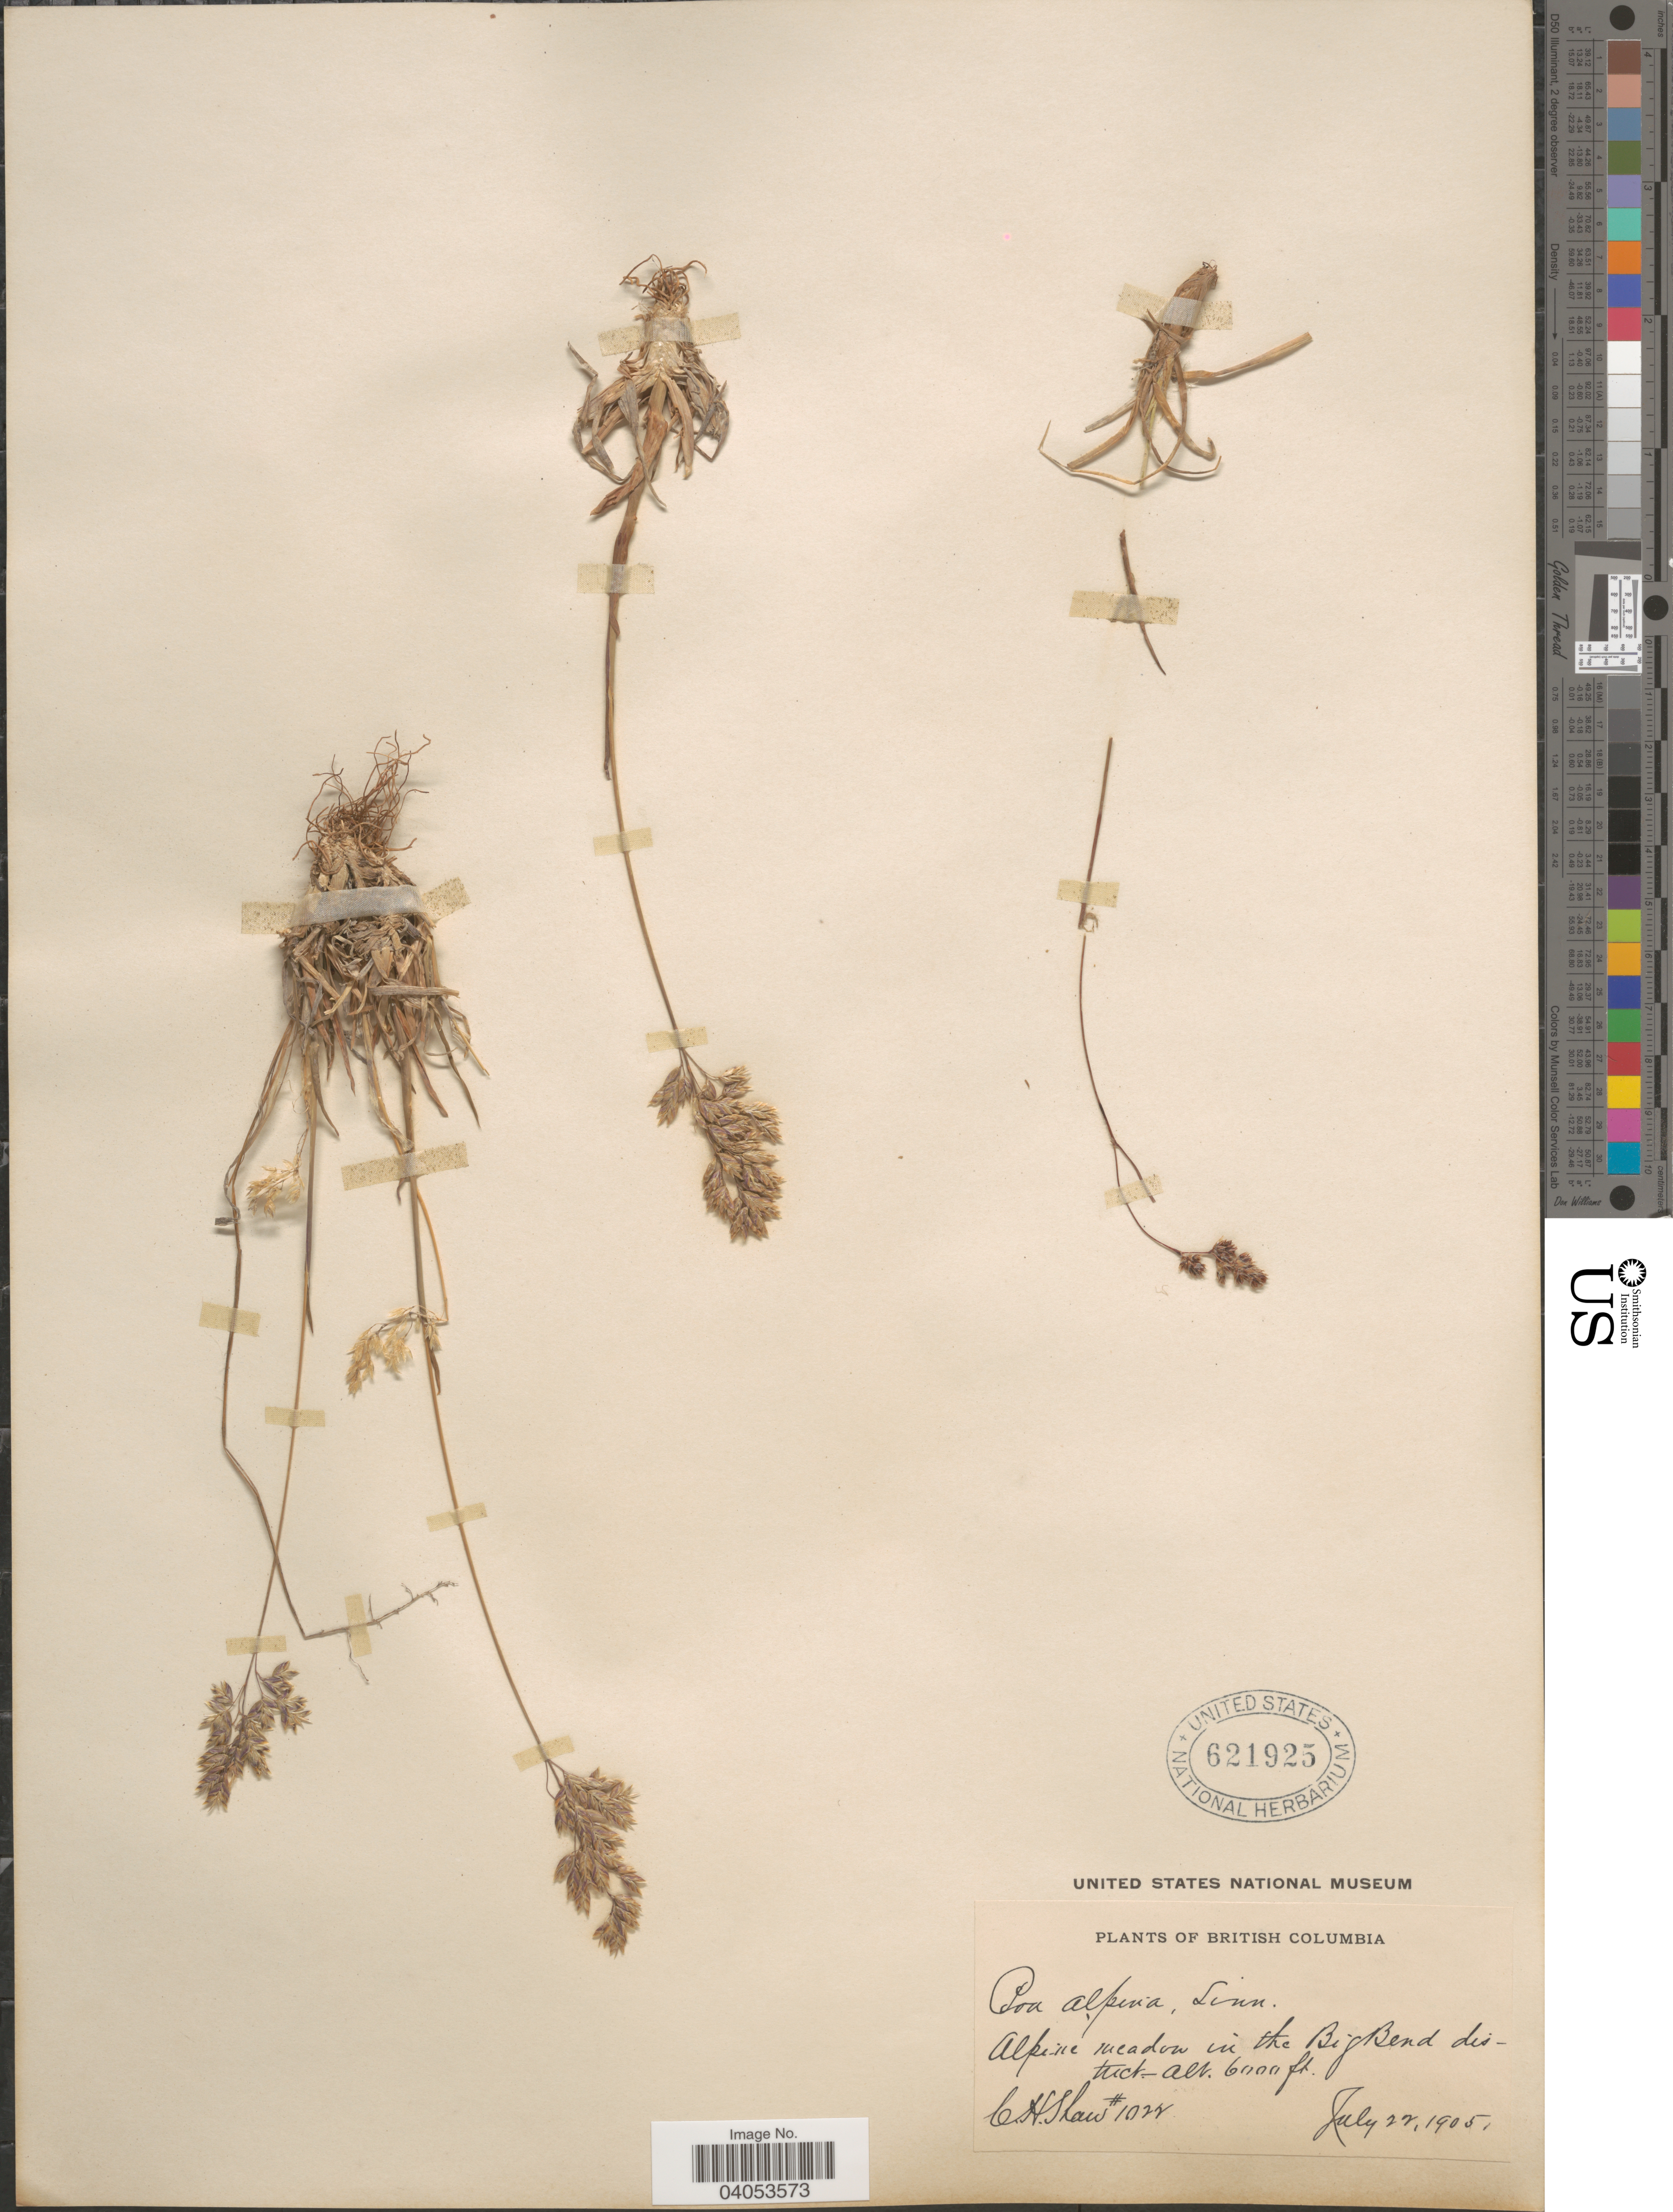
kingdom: Plantae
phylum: Tracheophyta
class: Liliopsida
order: Poales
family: Poaceae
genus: Poa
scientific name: Poa alpina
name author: L.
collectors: C. H. Shaw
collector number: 1022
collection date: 1905-07-22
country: Canada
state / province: British Columbia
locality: Alpine meadow in the Big Bend district.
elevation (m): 1829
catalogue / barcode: US 621925